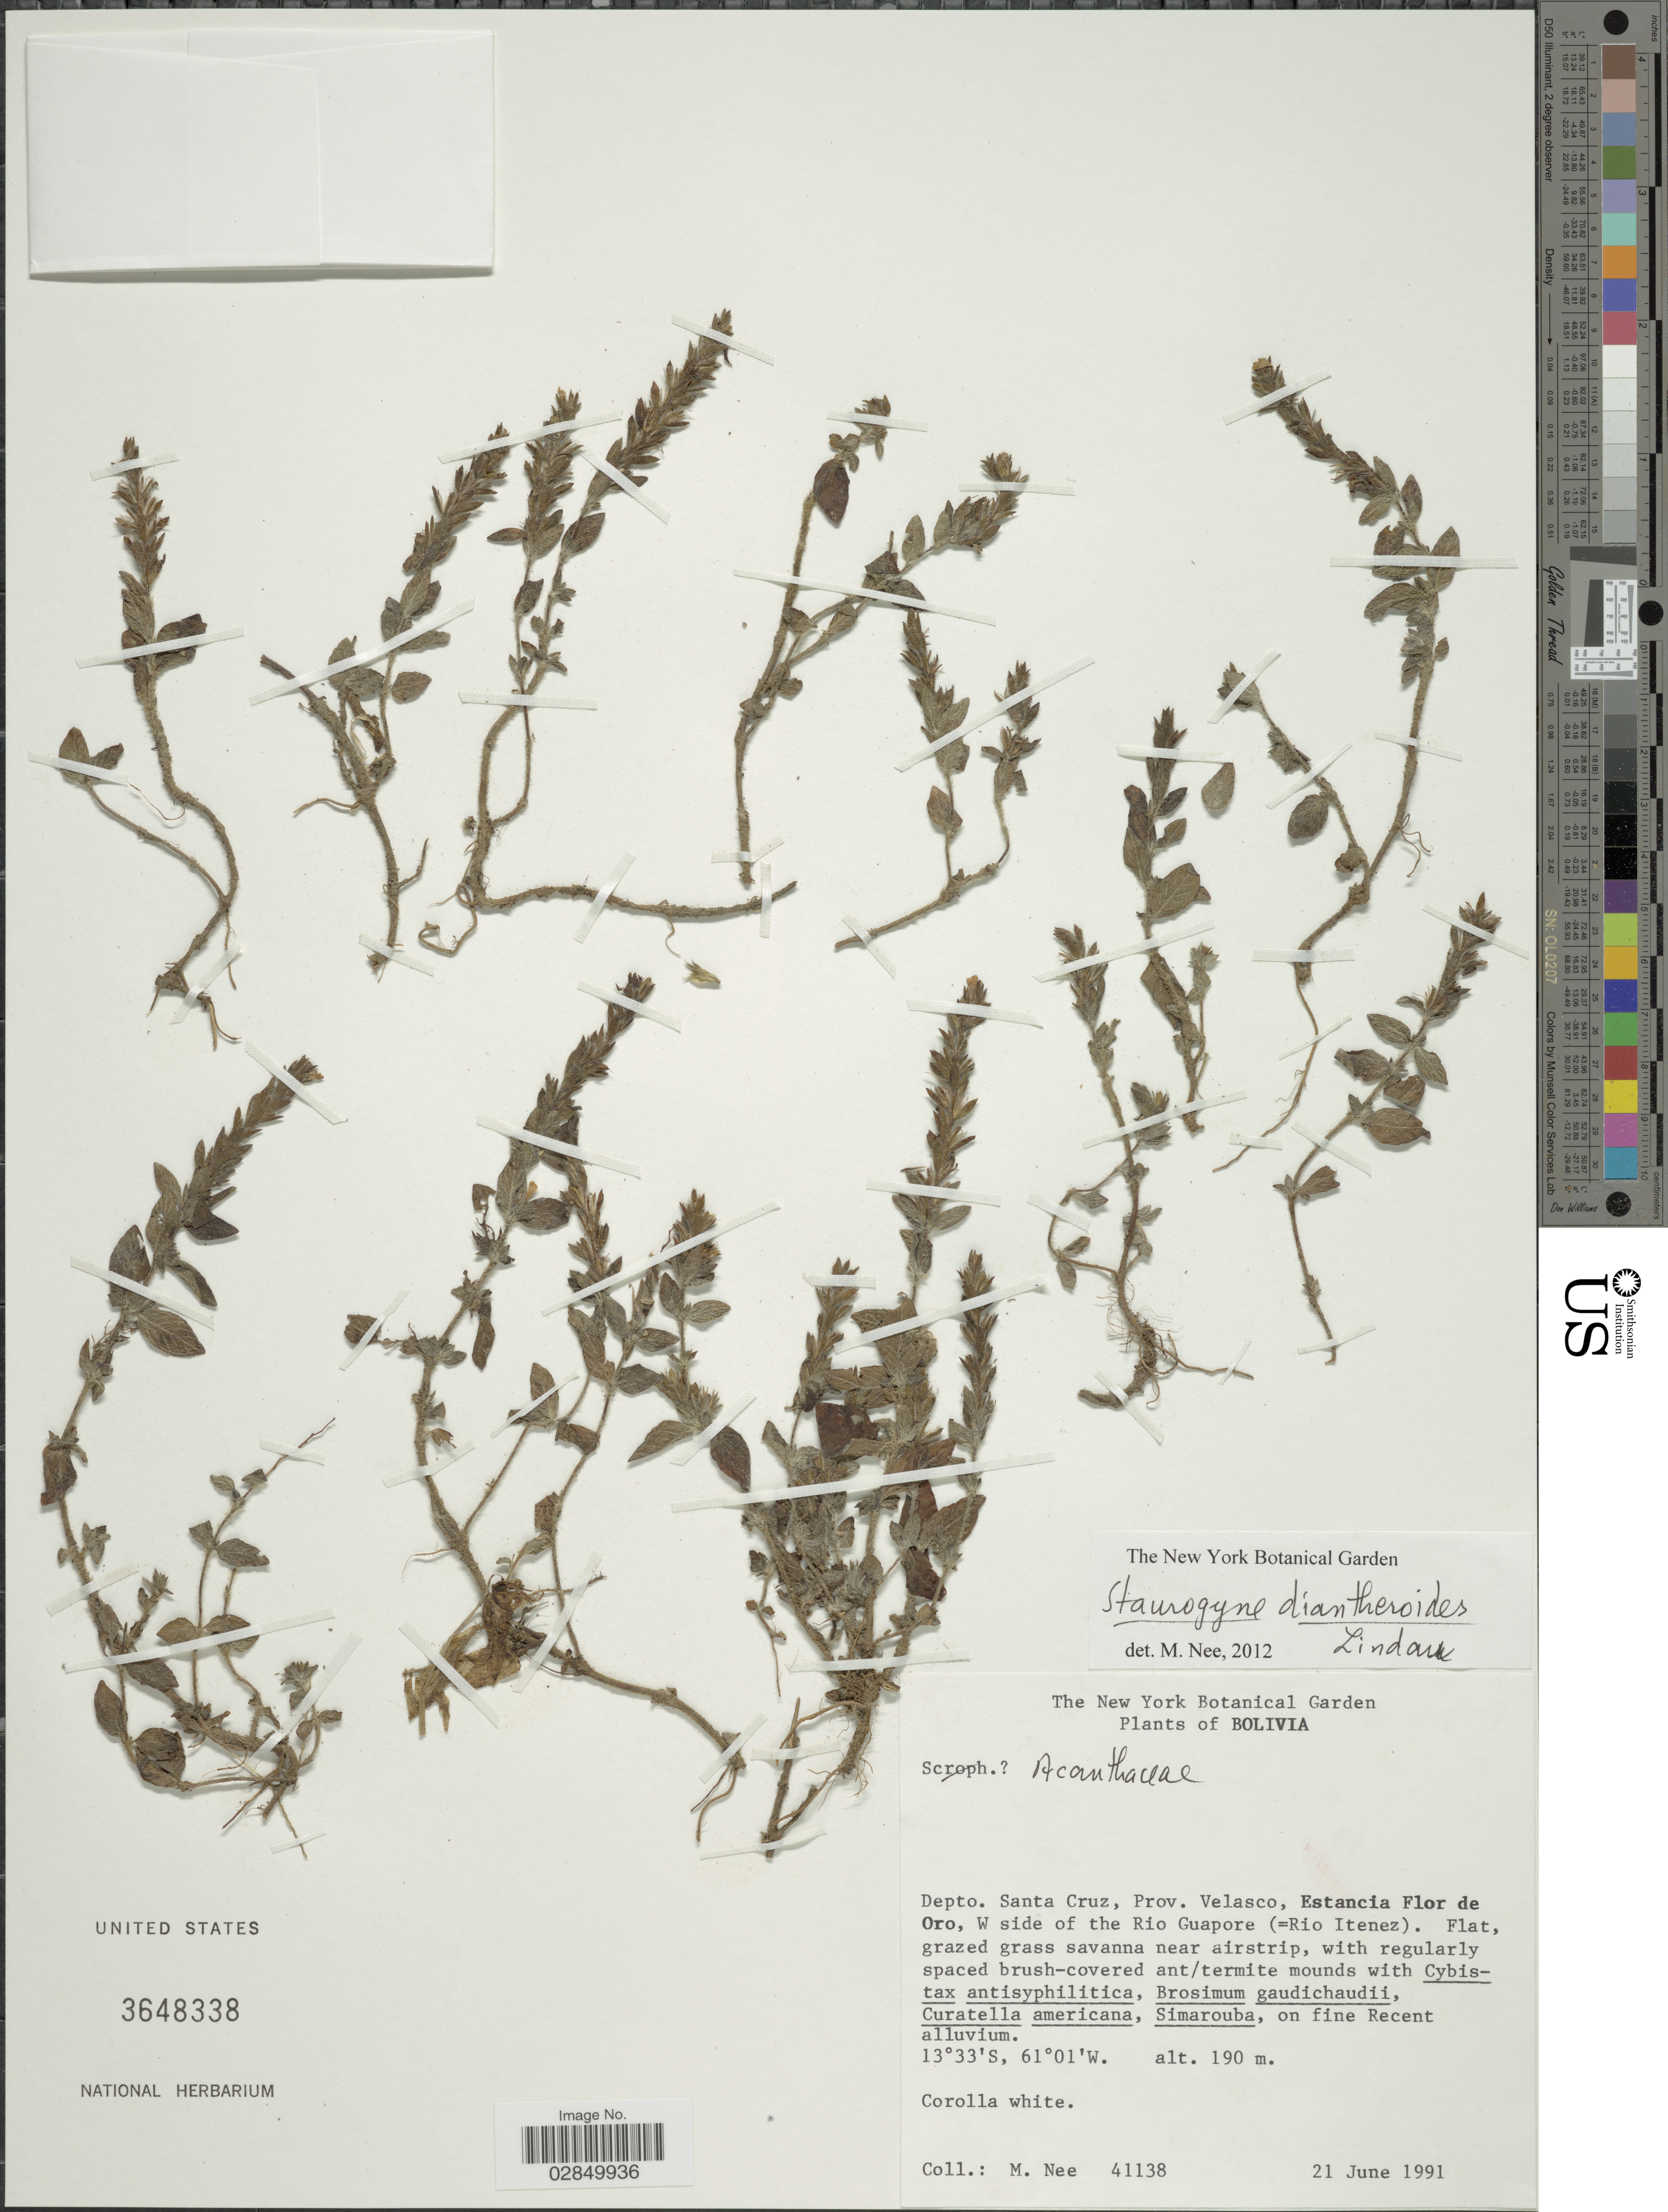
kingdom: Plantae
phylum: Tracheophyta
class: Magnoliopsida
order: Lamiales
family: Acanthaceae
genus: Staurogyne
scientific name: Staurogyne diantheroides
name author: Lindau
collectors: M. Nee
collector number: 41138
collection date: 1991-06-21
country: Bolivia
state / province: Santa Cruz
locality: Depto. Santa Cruz, Prov. Velasco, Estancia Flor de Oro, W side of the Rio Guapore (=Rio Itenez).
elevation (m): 190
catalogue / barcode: US 3648338